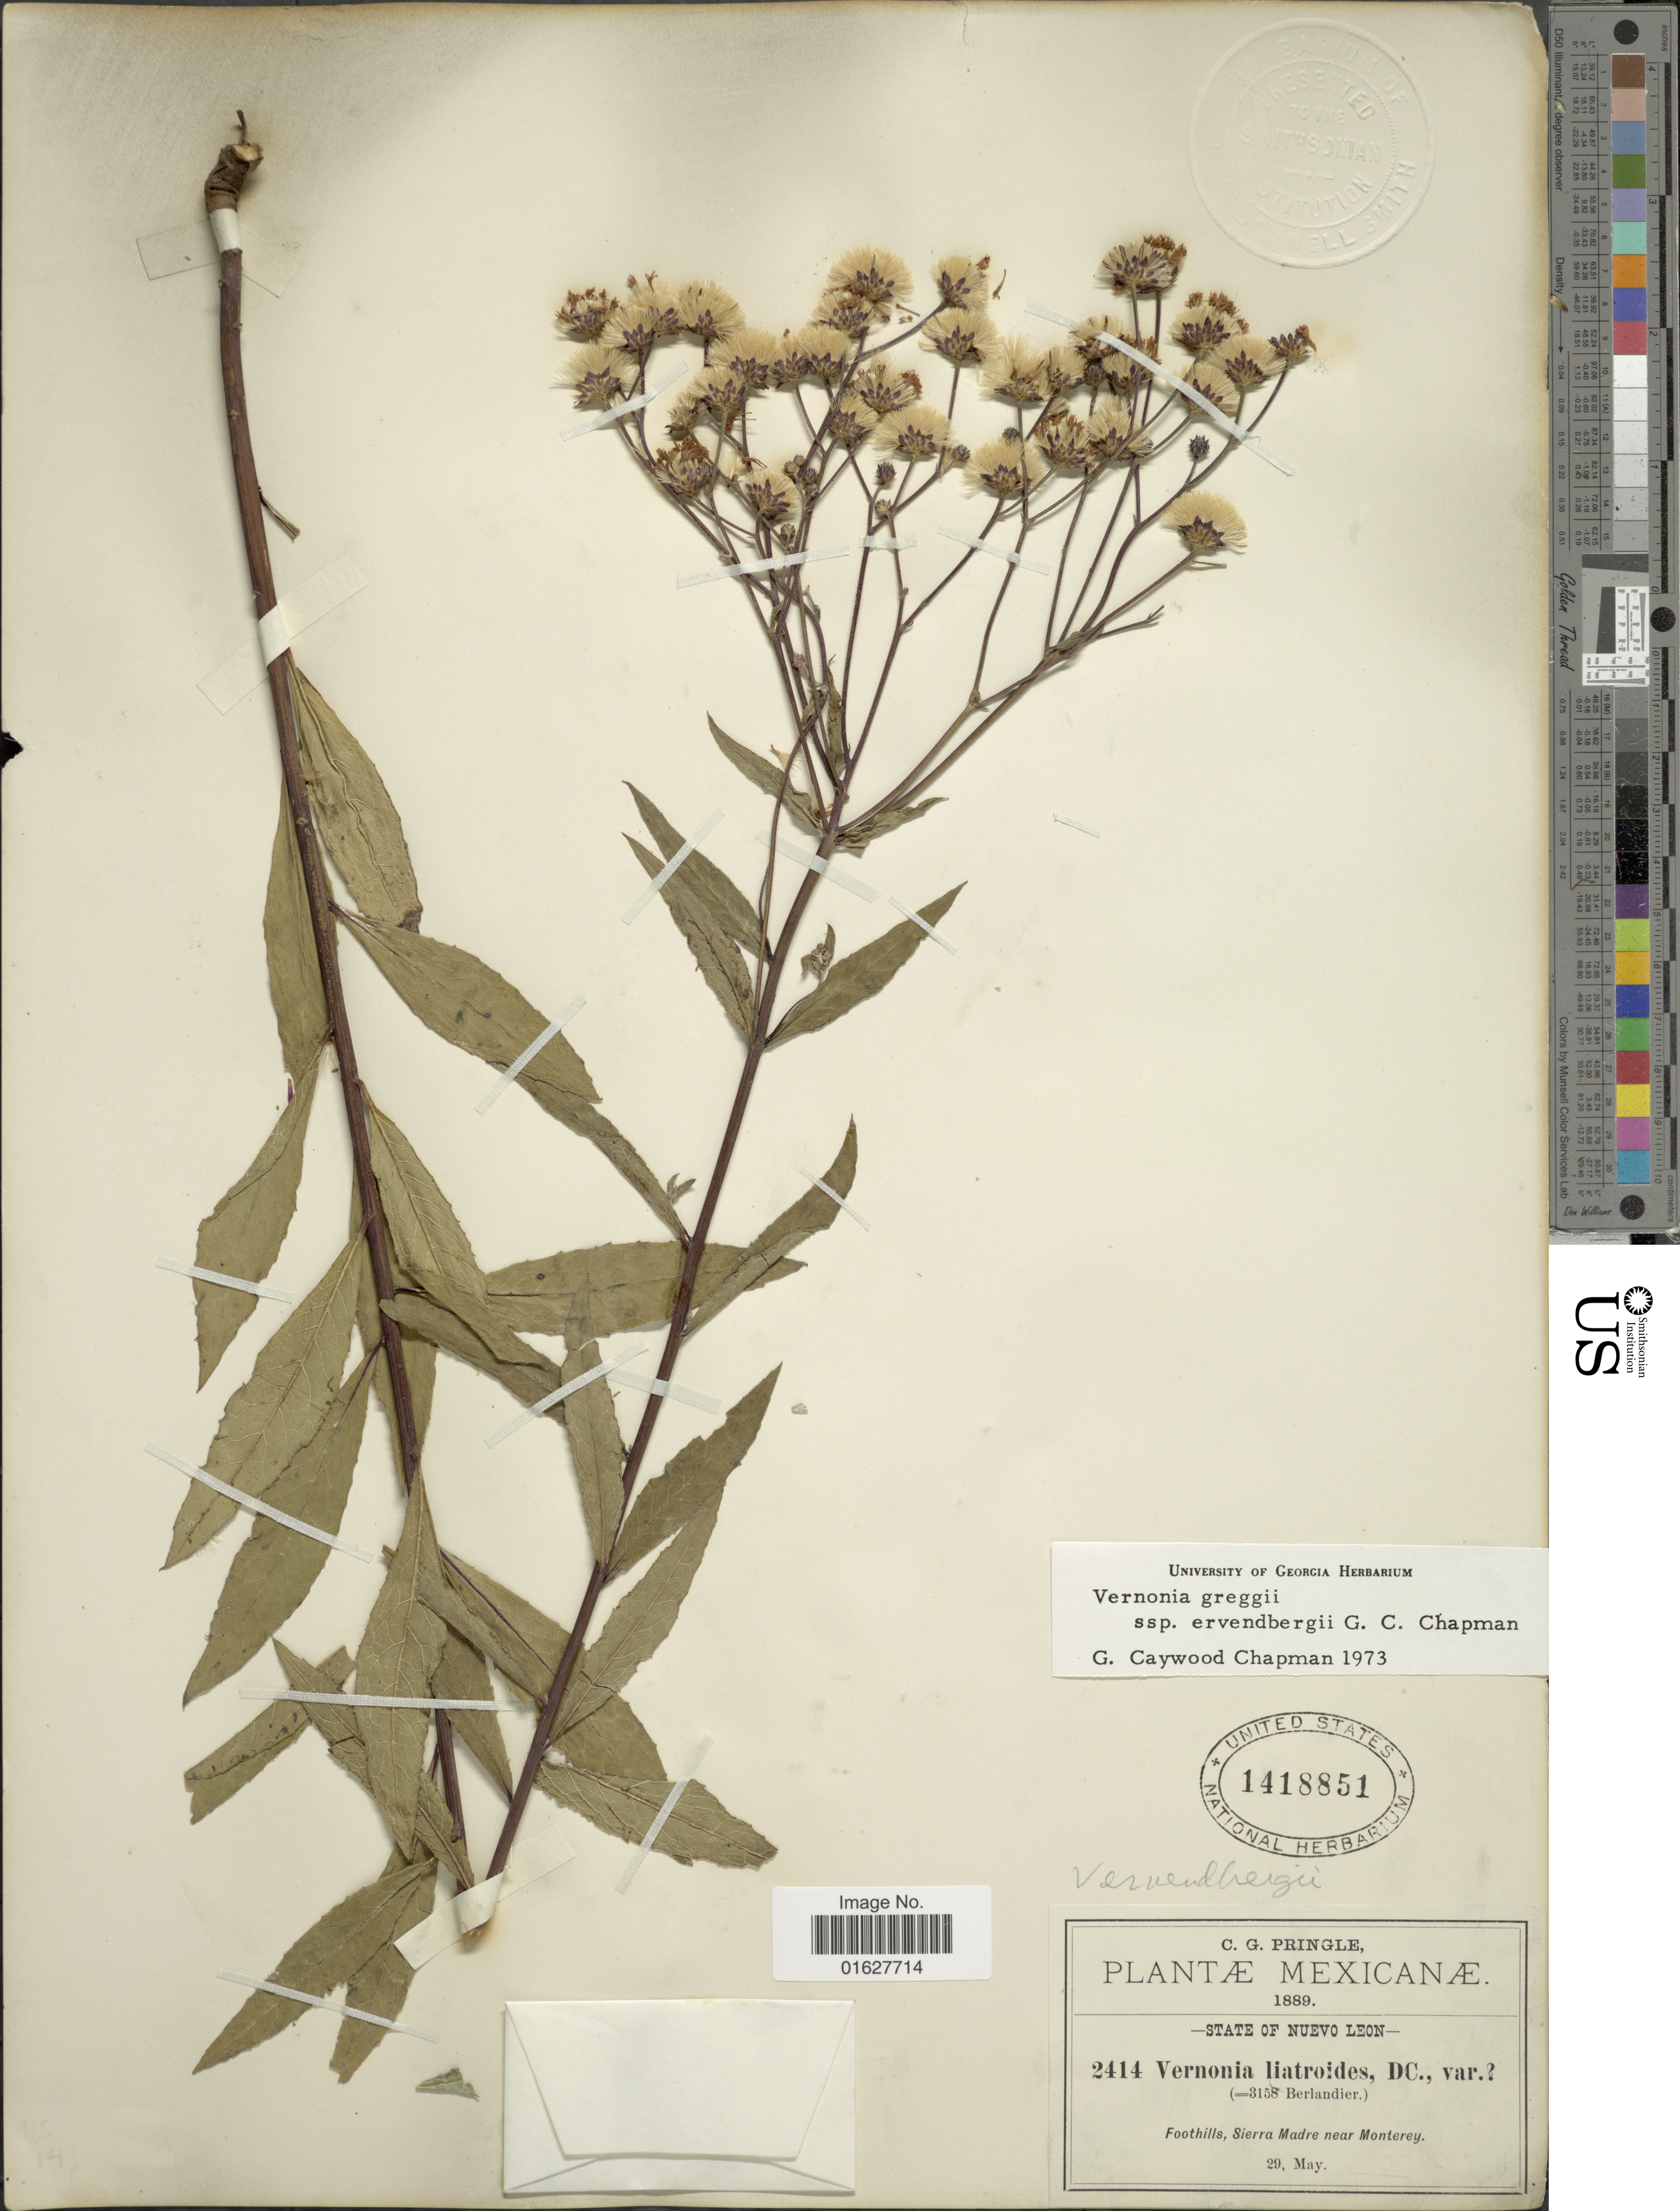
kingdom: Plantae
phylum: Tracheophyta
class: Magnoliopsida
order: Asterales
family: Asteraceae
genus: Vernonia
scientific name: Vernonia greggii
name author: A. Gray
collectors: C. G. Pringle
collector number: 2414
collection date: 1889-05-29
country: Mexico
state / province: Nuevo León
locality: Mexicanae, State of Nuevo León. Foothills, Sierra Madre near Monterey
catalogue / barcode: US 1418851